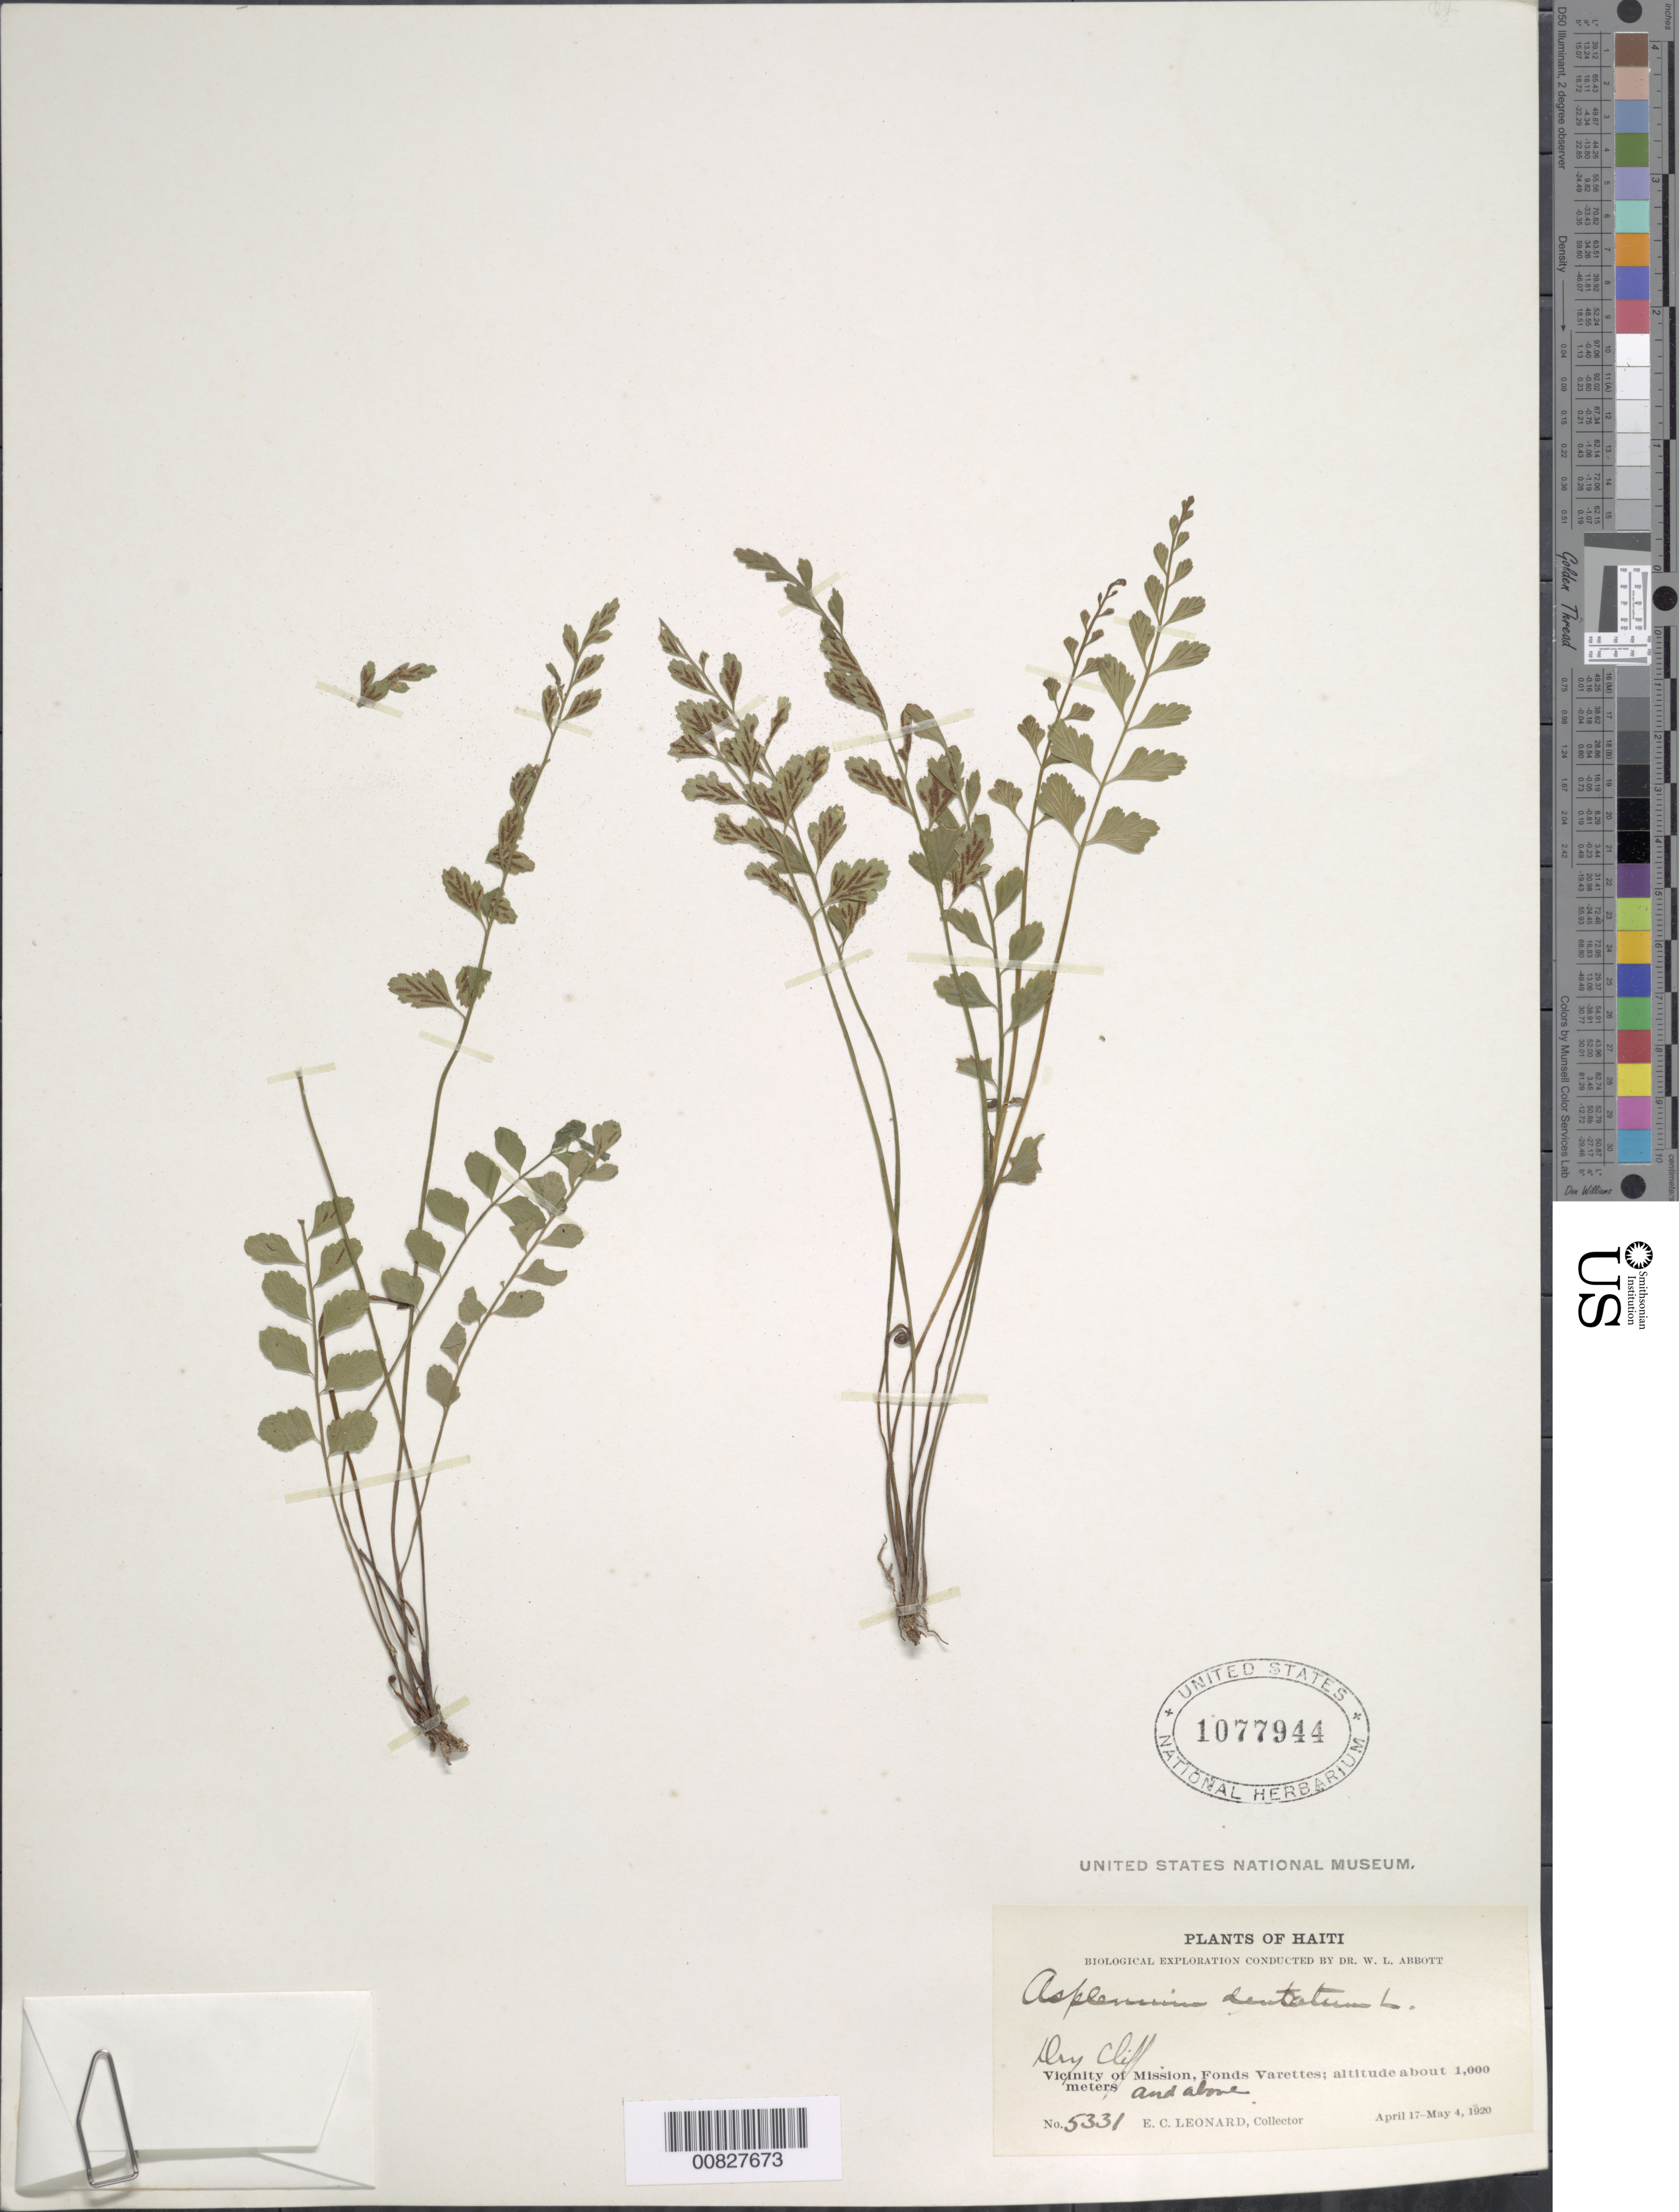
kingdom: Plantae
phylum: Tracheophyta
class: Polypodiopsida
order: Polypodiales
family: Aspleniaceae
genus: Asplenium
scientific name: Asplenium trichomanes-dentatum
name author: L.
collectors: E. C. Leonard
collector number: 5331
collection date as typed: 17 Apr 1920 to 04 May 1920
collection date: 1920-04-17/1920-05-04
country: Haiti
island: Hispaniola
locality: Fonds Varettes, vicinity Mission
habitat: Dry cliff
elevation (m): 1000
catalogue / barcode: US 1077944